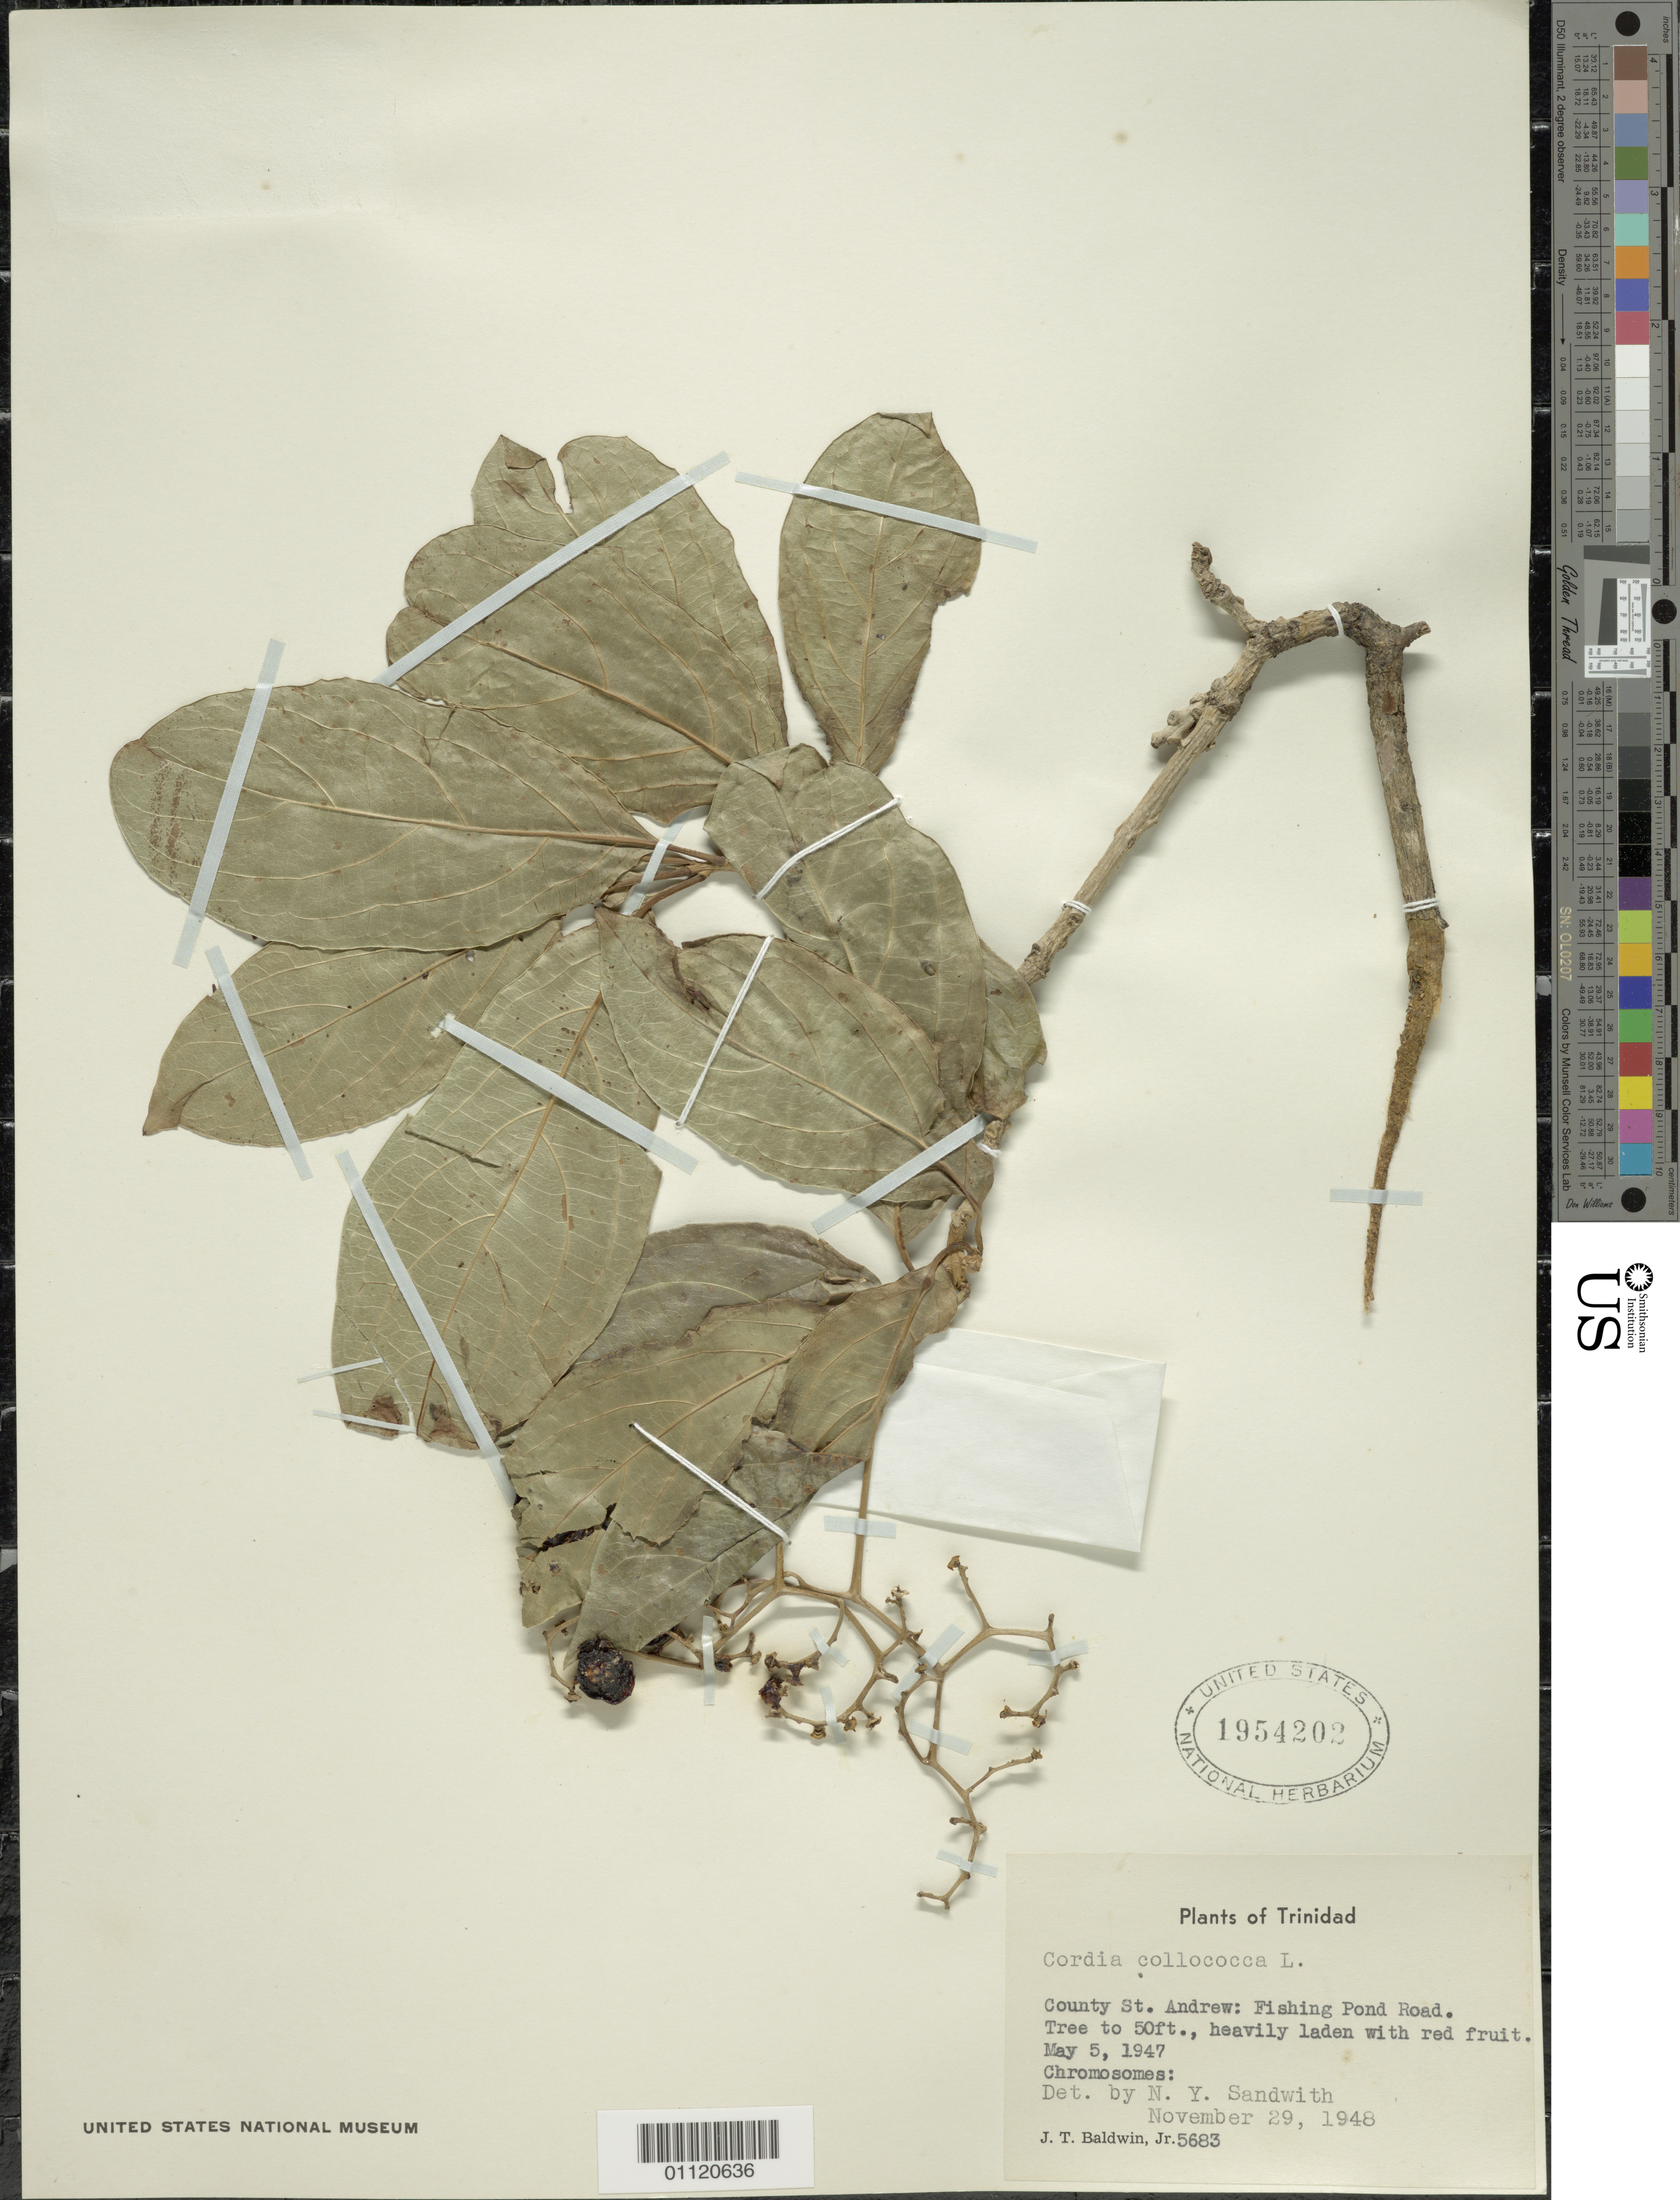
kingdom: Plantae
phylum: Tracheophyta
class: Magnoliopsida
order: Boraginales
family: Cordiaceae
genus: Cordia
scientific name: Cordia collococca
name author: L.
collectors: J. T. Baldwin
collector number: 5683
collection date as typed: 05 May 1947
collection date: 1947-05-05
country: Trinidad and Tobago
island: Trinidad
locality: County of St. Andrew: Fishing Pond Road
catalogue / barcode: US 1954202